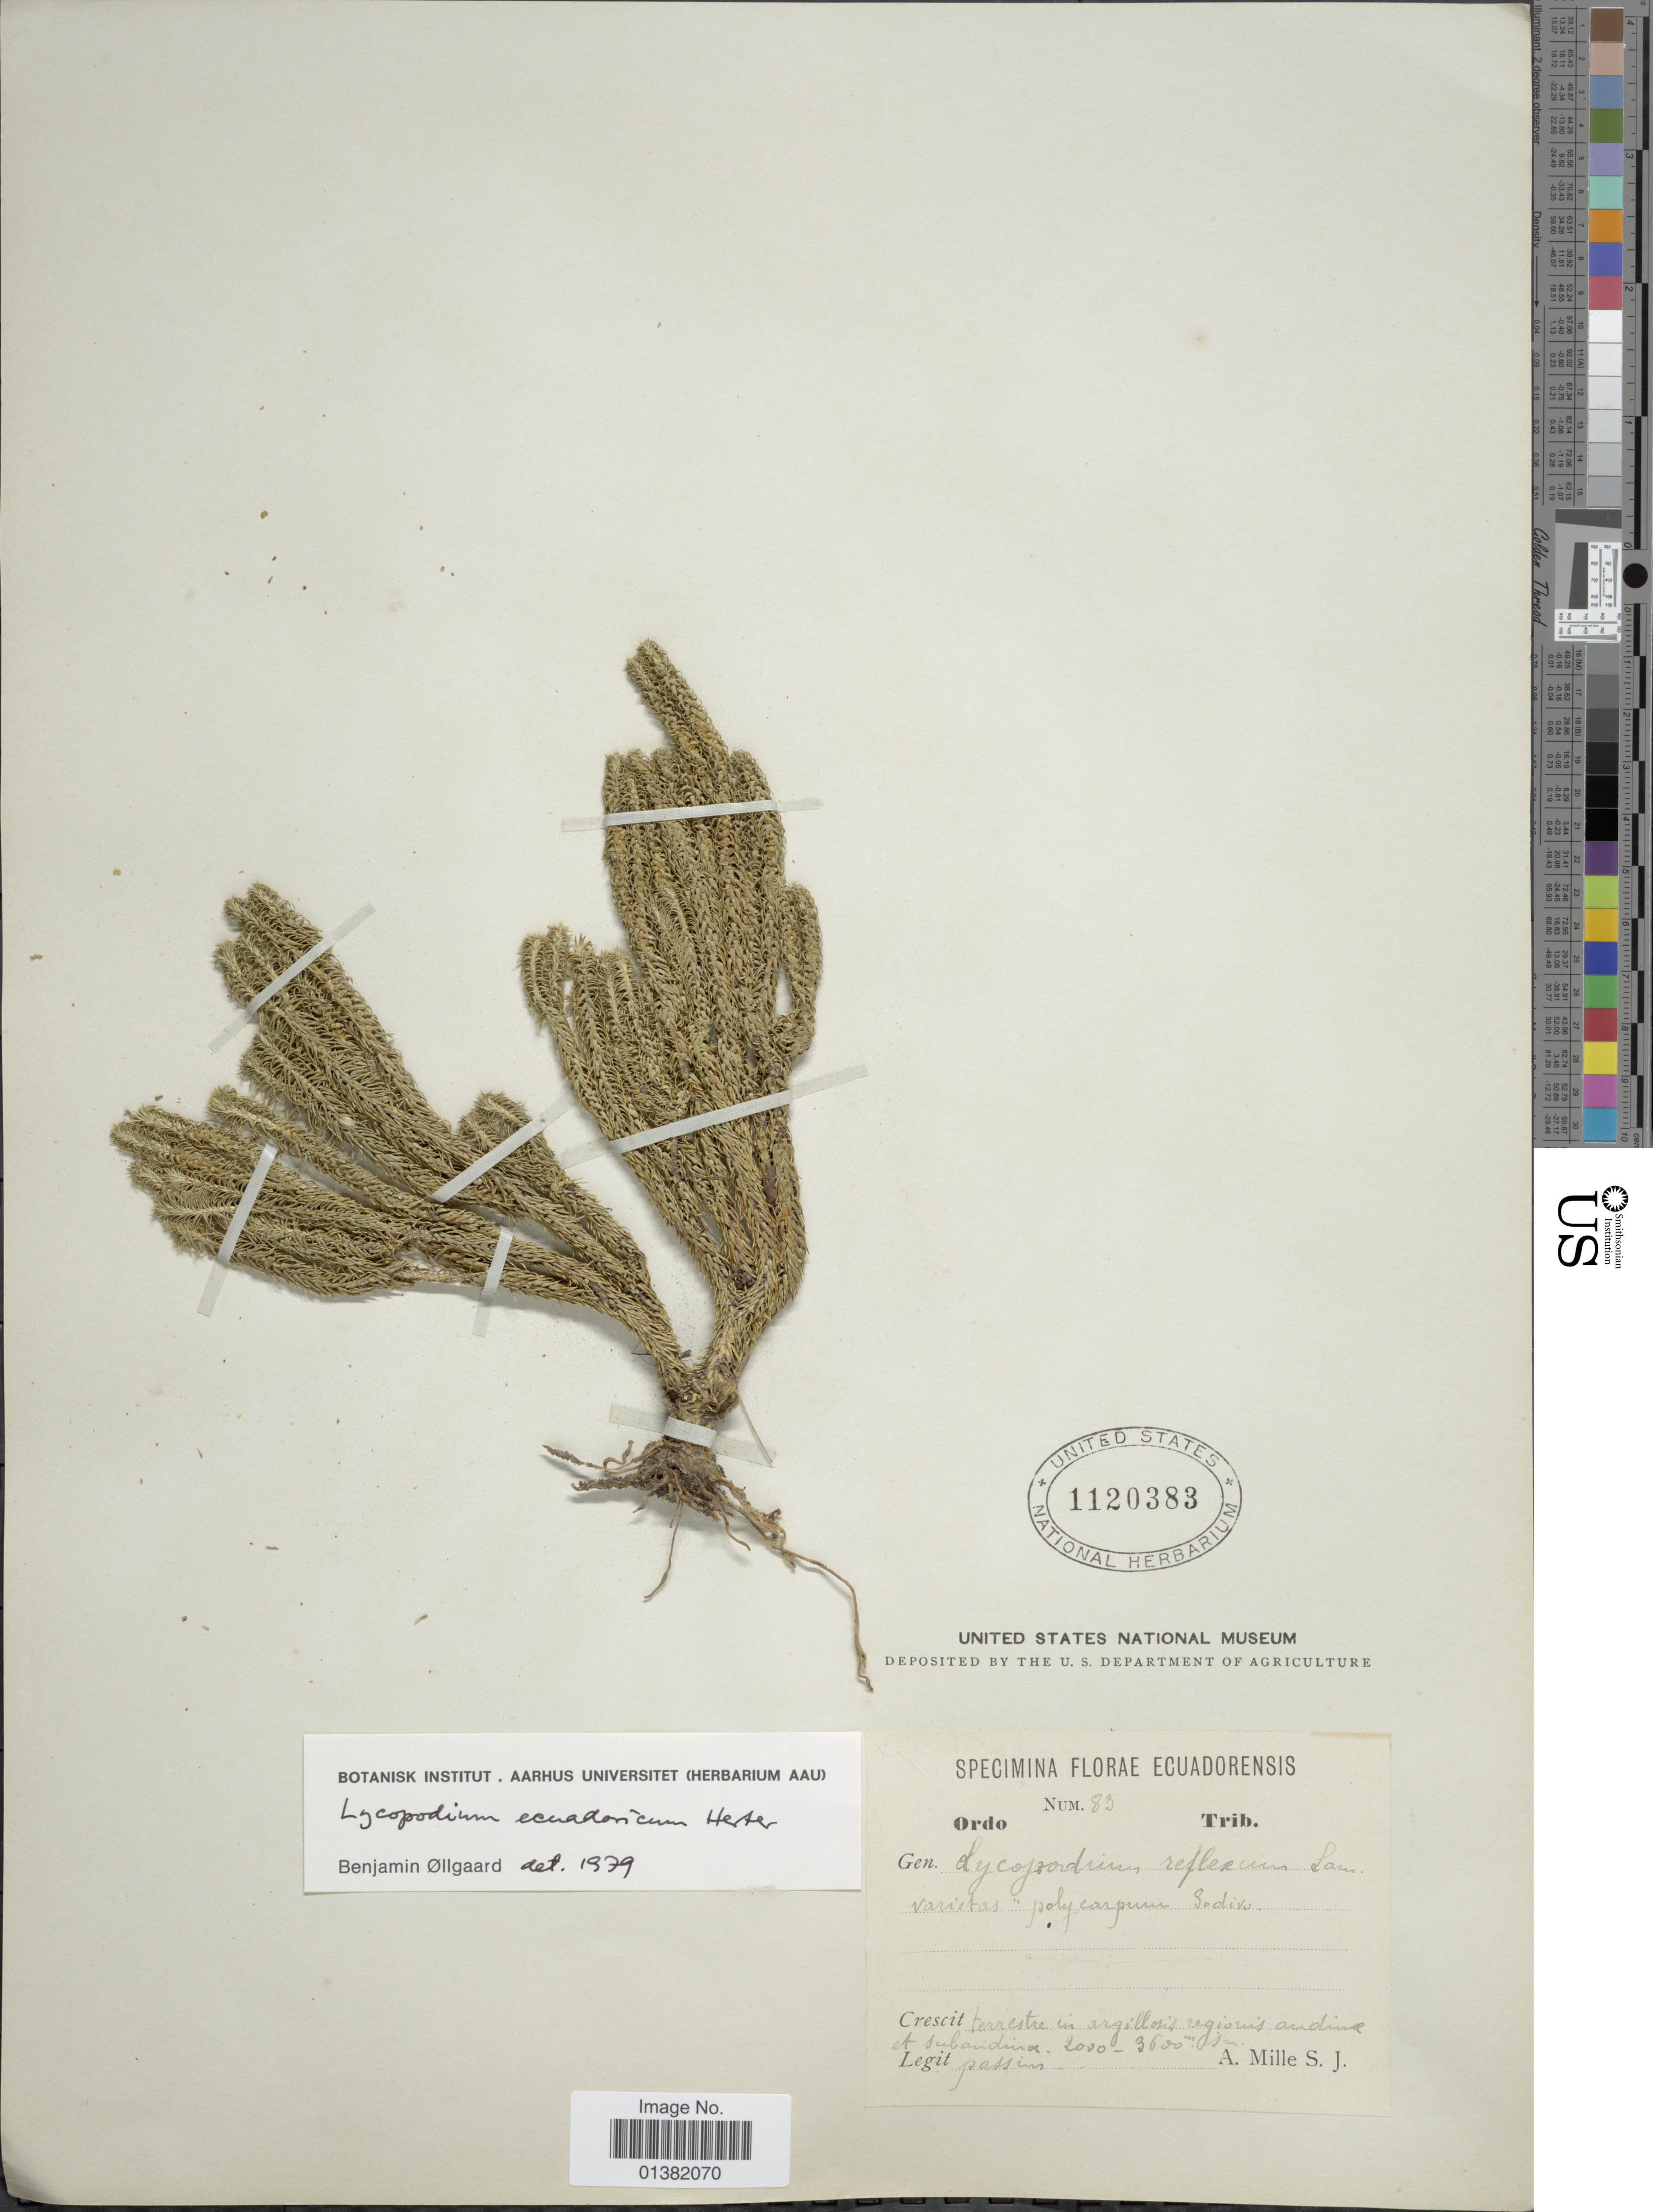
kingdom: Plantae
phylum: Tracheophyta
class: Lycopodiopsida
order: Lycopodiales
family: Lycopodiaceae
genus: Phlegmariurus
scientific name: Phlegmariurus eversus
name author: (Poir.) B. Øllg.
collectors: A. Mille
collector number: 83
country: Ecuador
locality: Terreste in argillosis regionis andine et subandina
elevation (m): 2000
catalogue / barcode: US 1120383